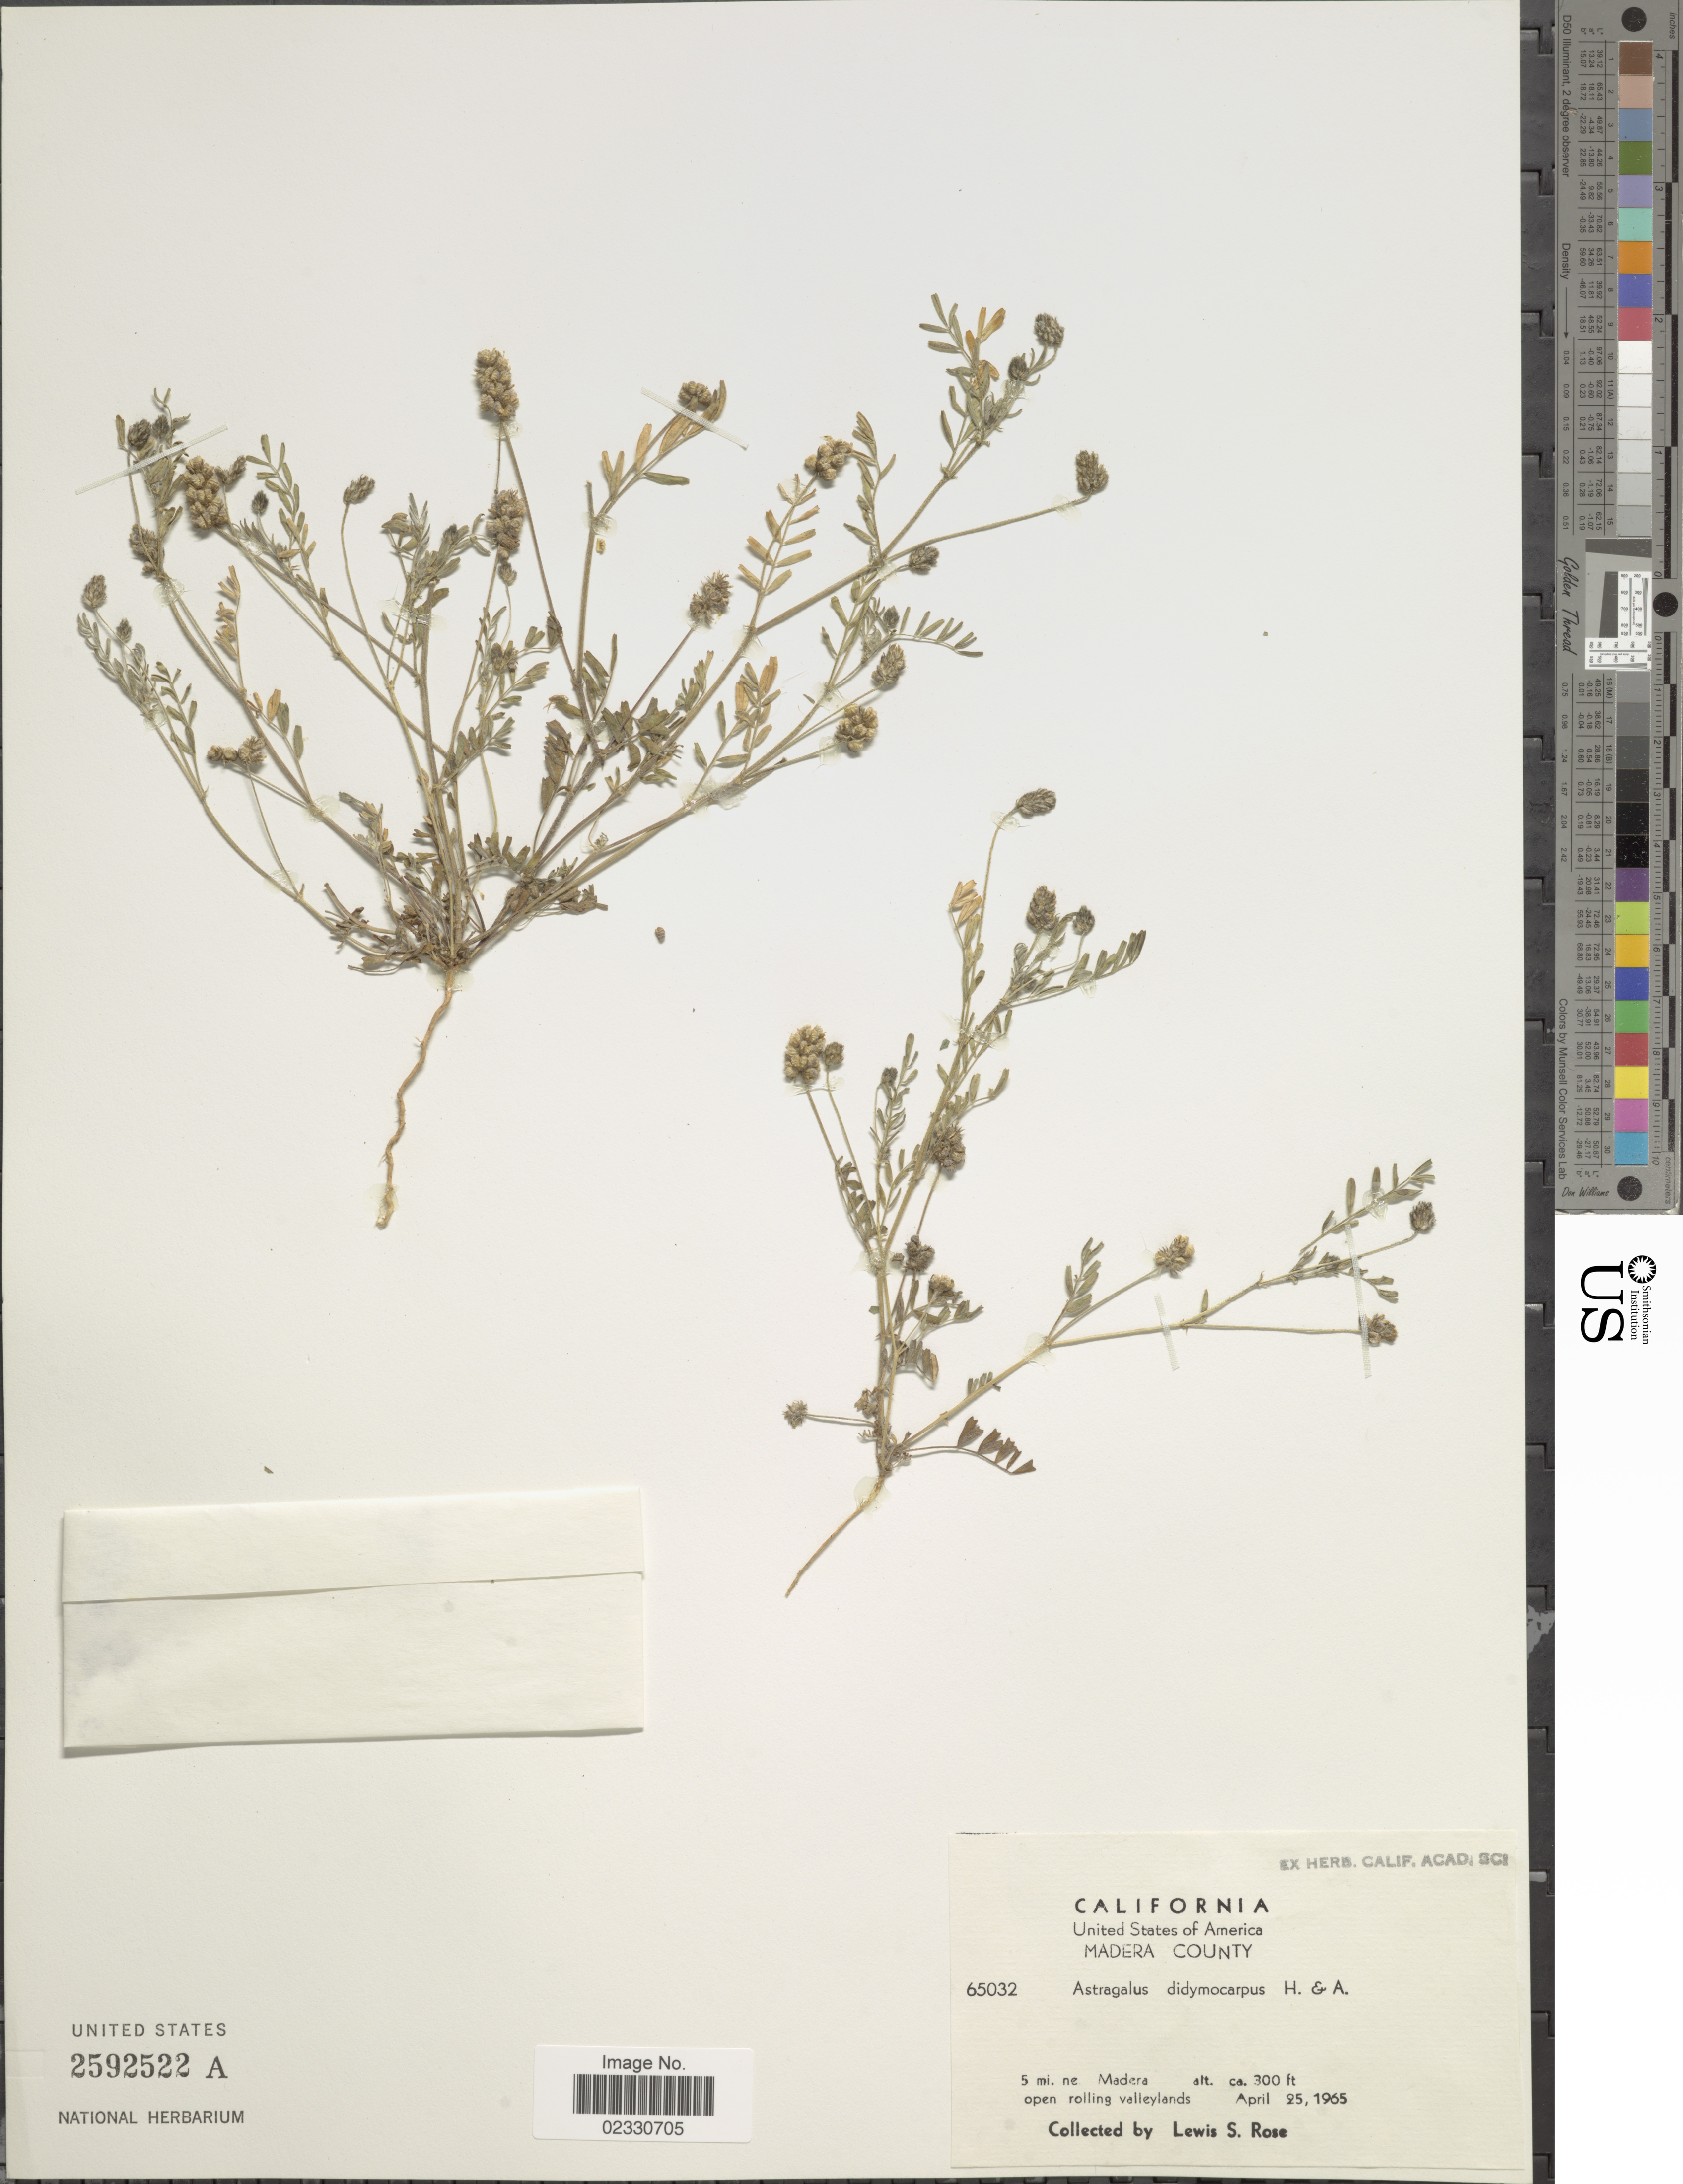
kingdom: Plantae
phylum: Tracheophyta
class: Magnoliopsida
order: Fabales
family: Fabaceae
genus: Astragalus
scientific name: Astragalus didymocarpus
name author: Hook. & Arn.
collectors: L. S. Rose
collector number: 65032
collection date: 1965-04-25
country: United States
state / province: California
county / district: Madera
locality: Madera County, 5 mi. ne Madera, open rolling valleylands.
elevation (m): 91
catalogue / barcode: US 2592522A